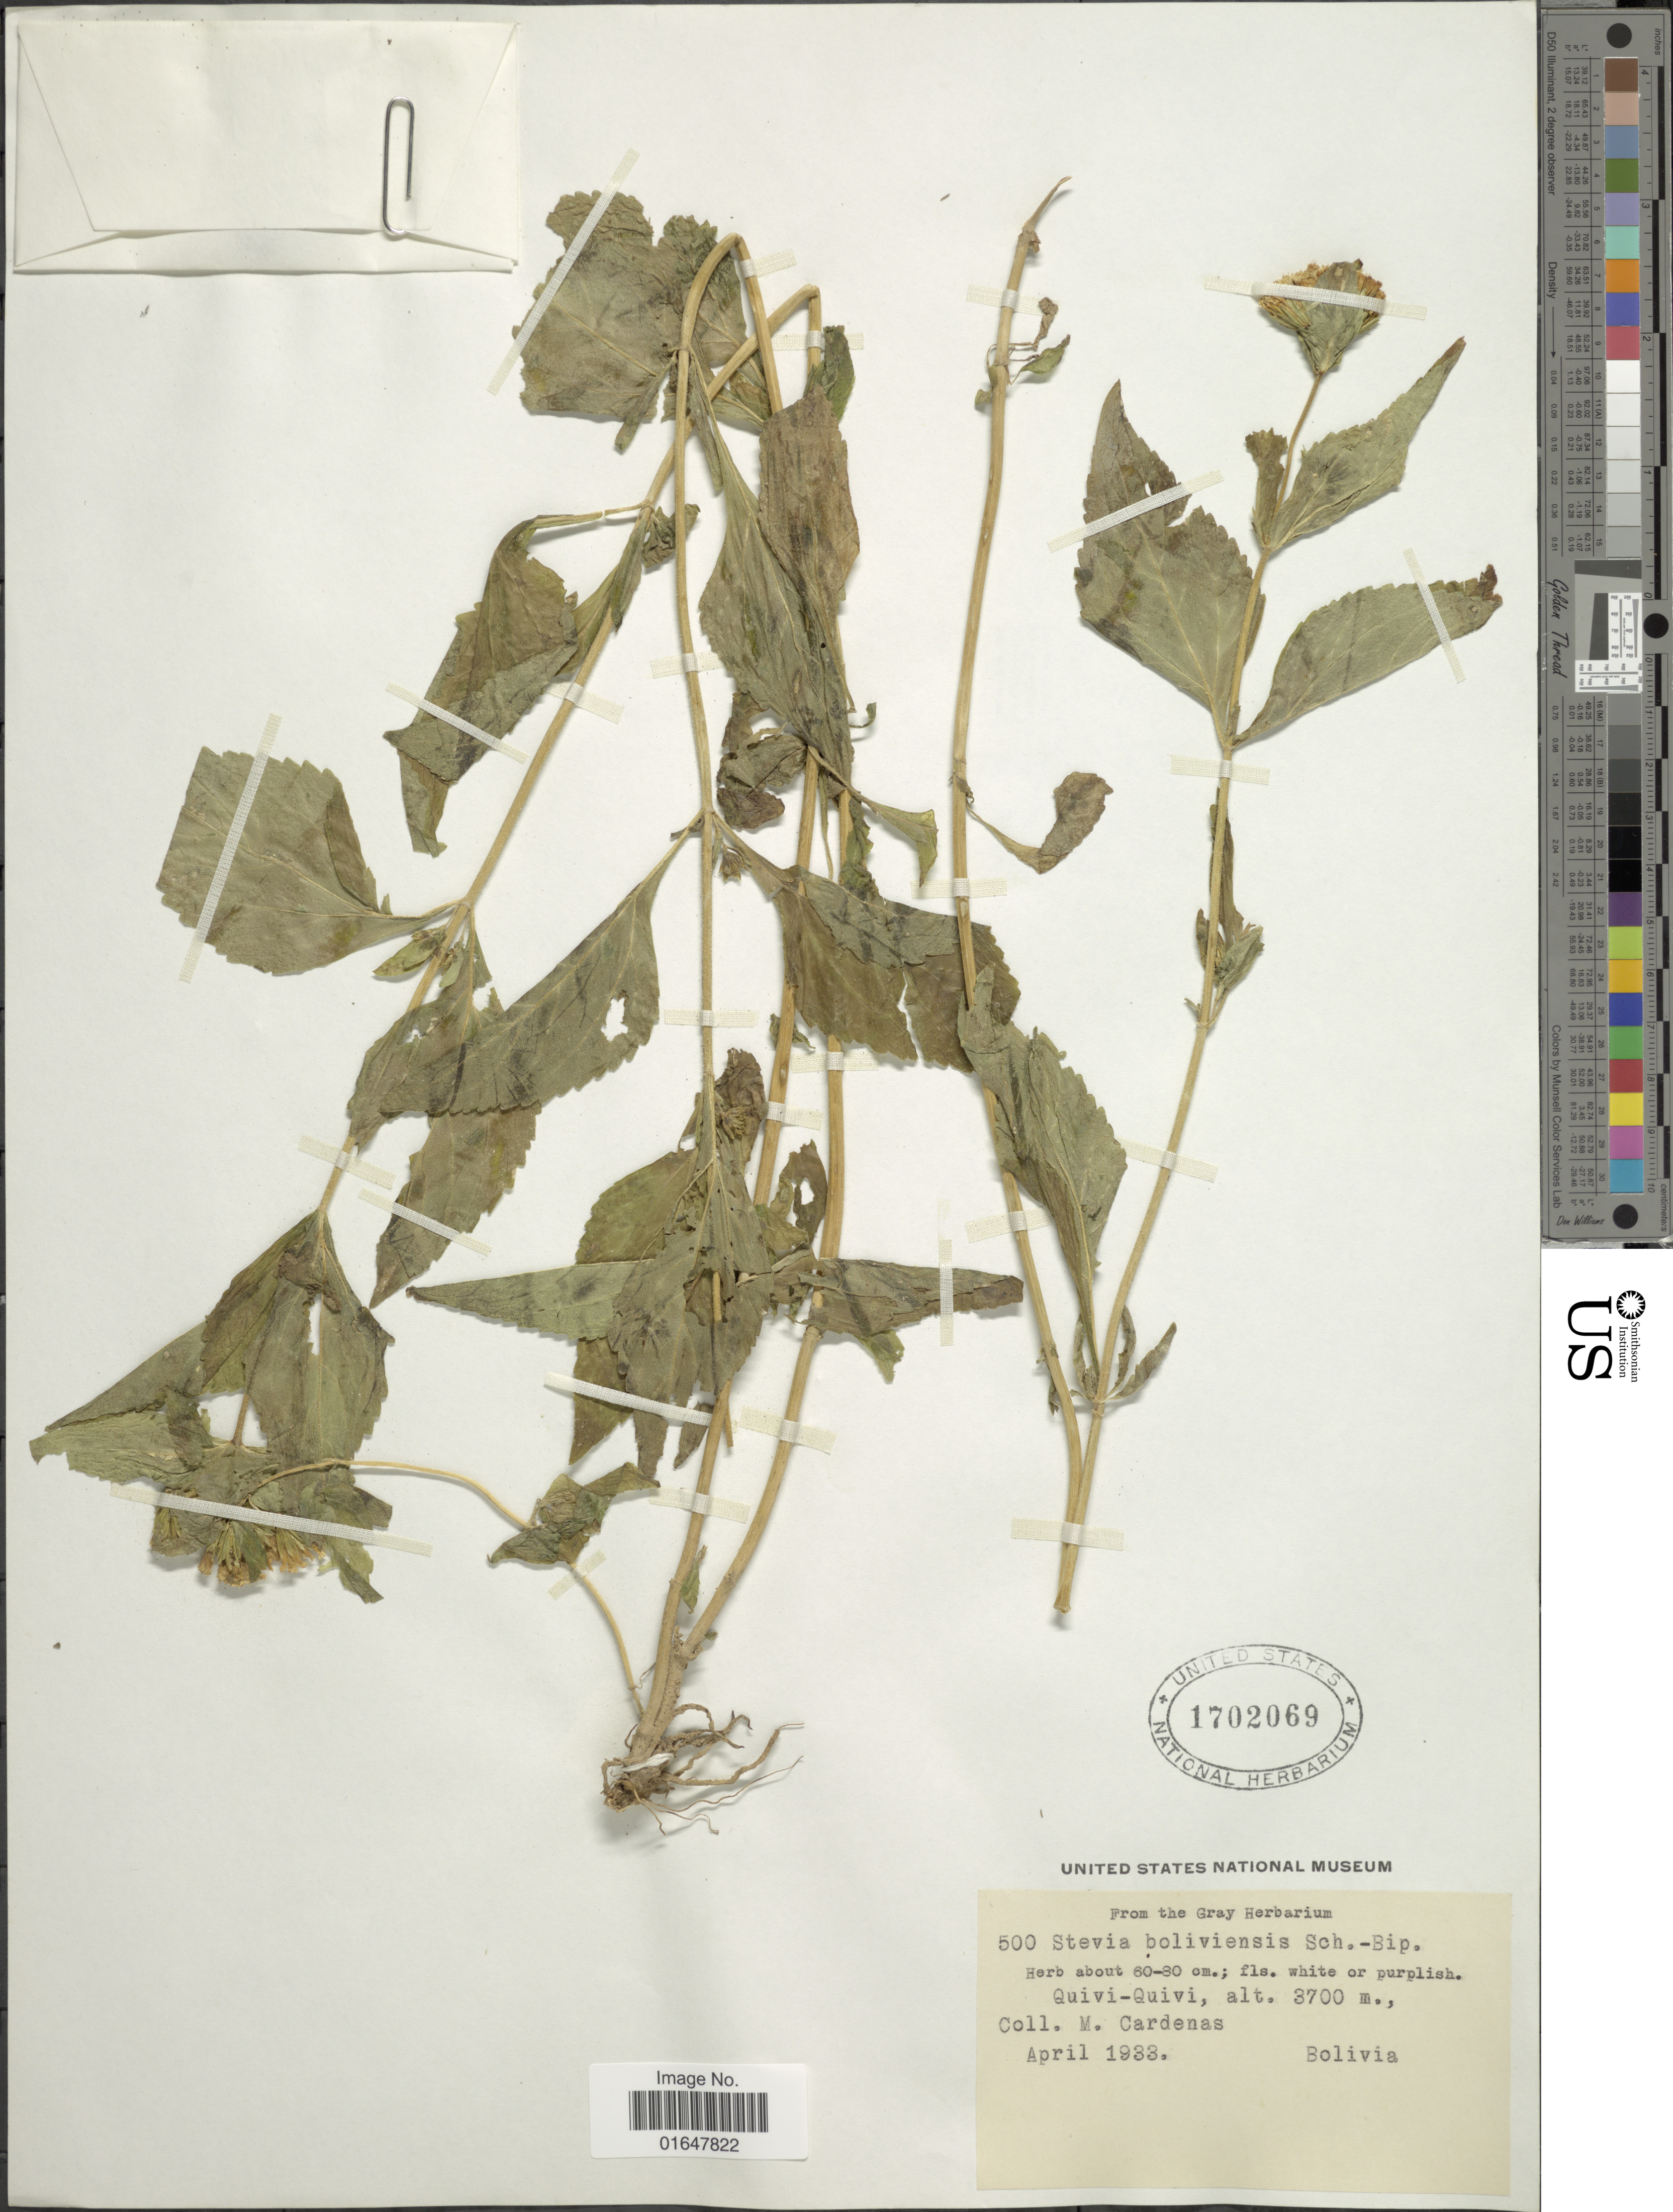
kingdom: Plantae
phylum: Tracheophyta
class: Magnoliopsida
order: Asterales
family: Asteraceae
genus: Stevia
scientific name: Stevia boliviensis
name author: Sch. Bip. ex Rusby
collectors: M. Cárdenas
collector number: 500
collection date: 1933-04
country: Bolivia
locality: Quivi-Quivi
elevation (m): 3700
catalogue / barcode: US 1702069